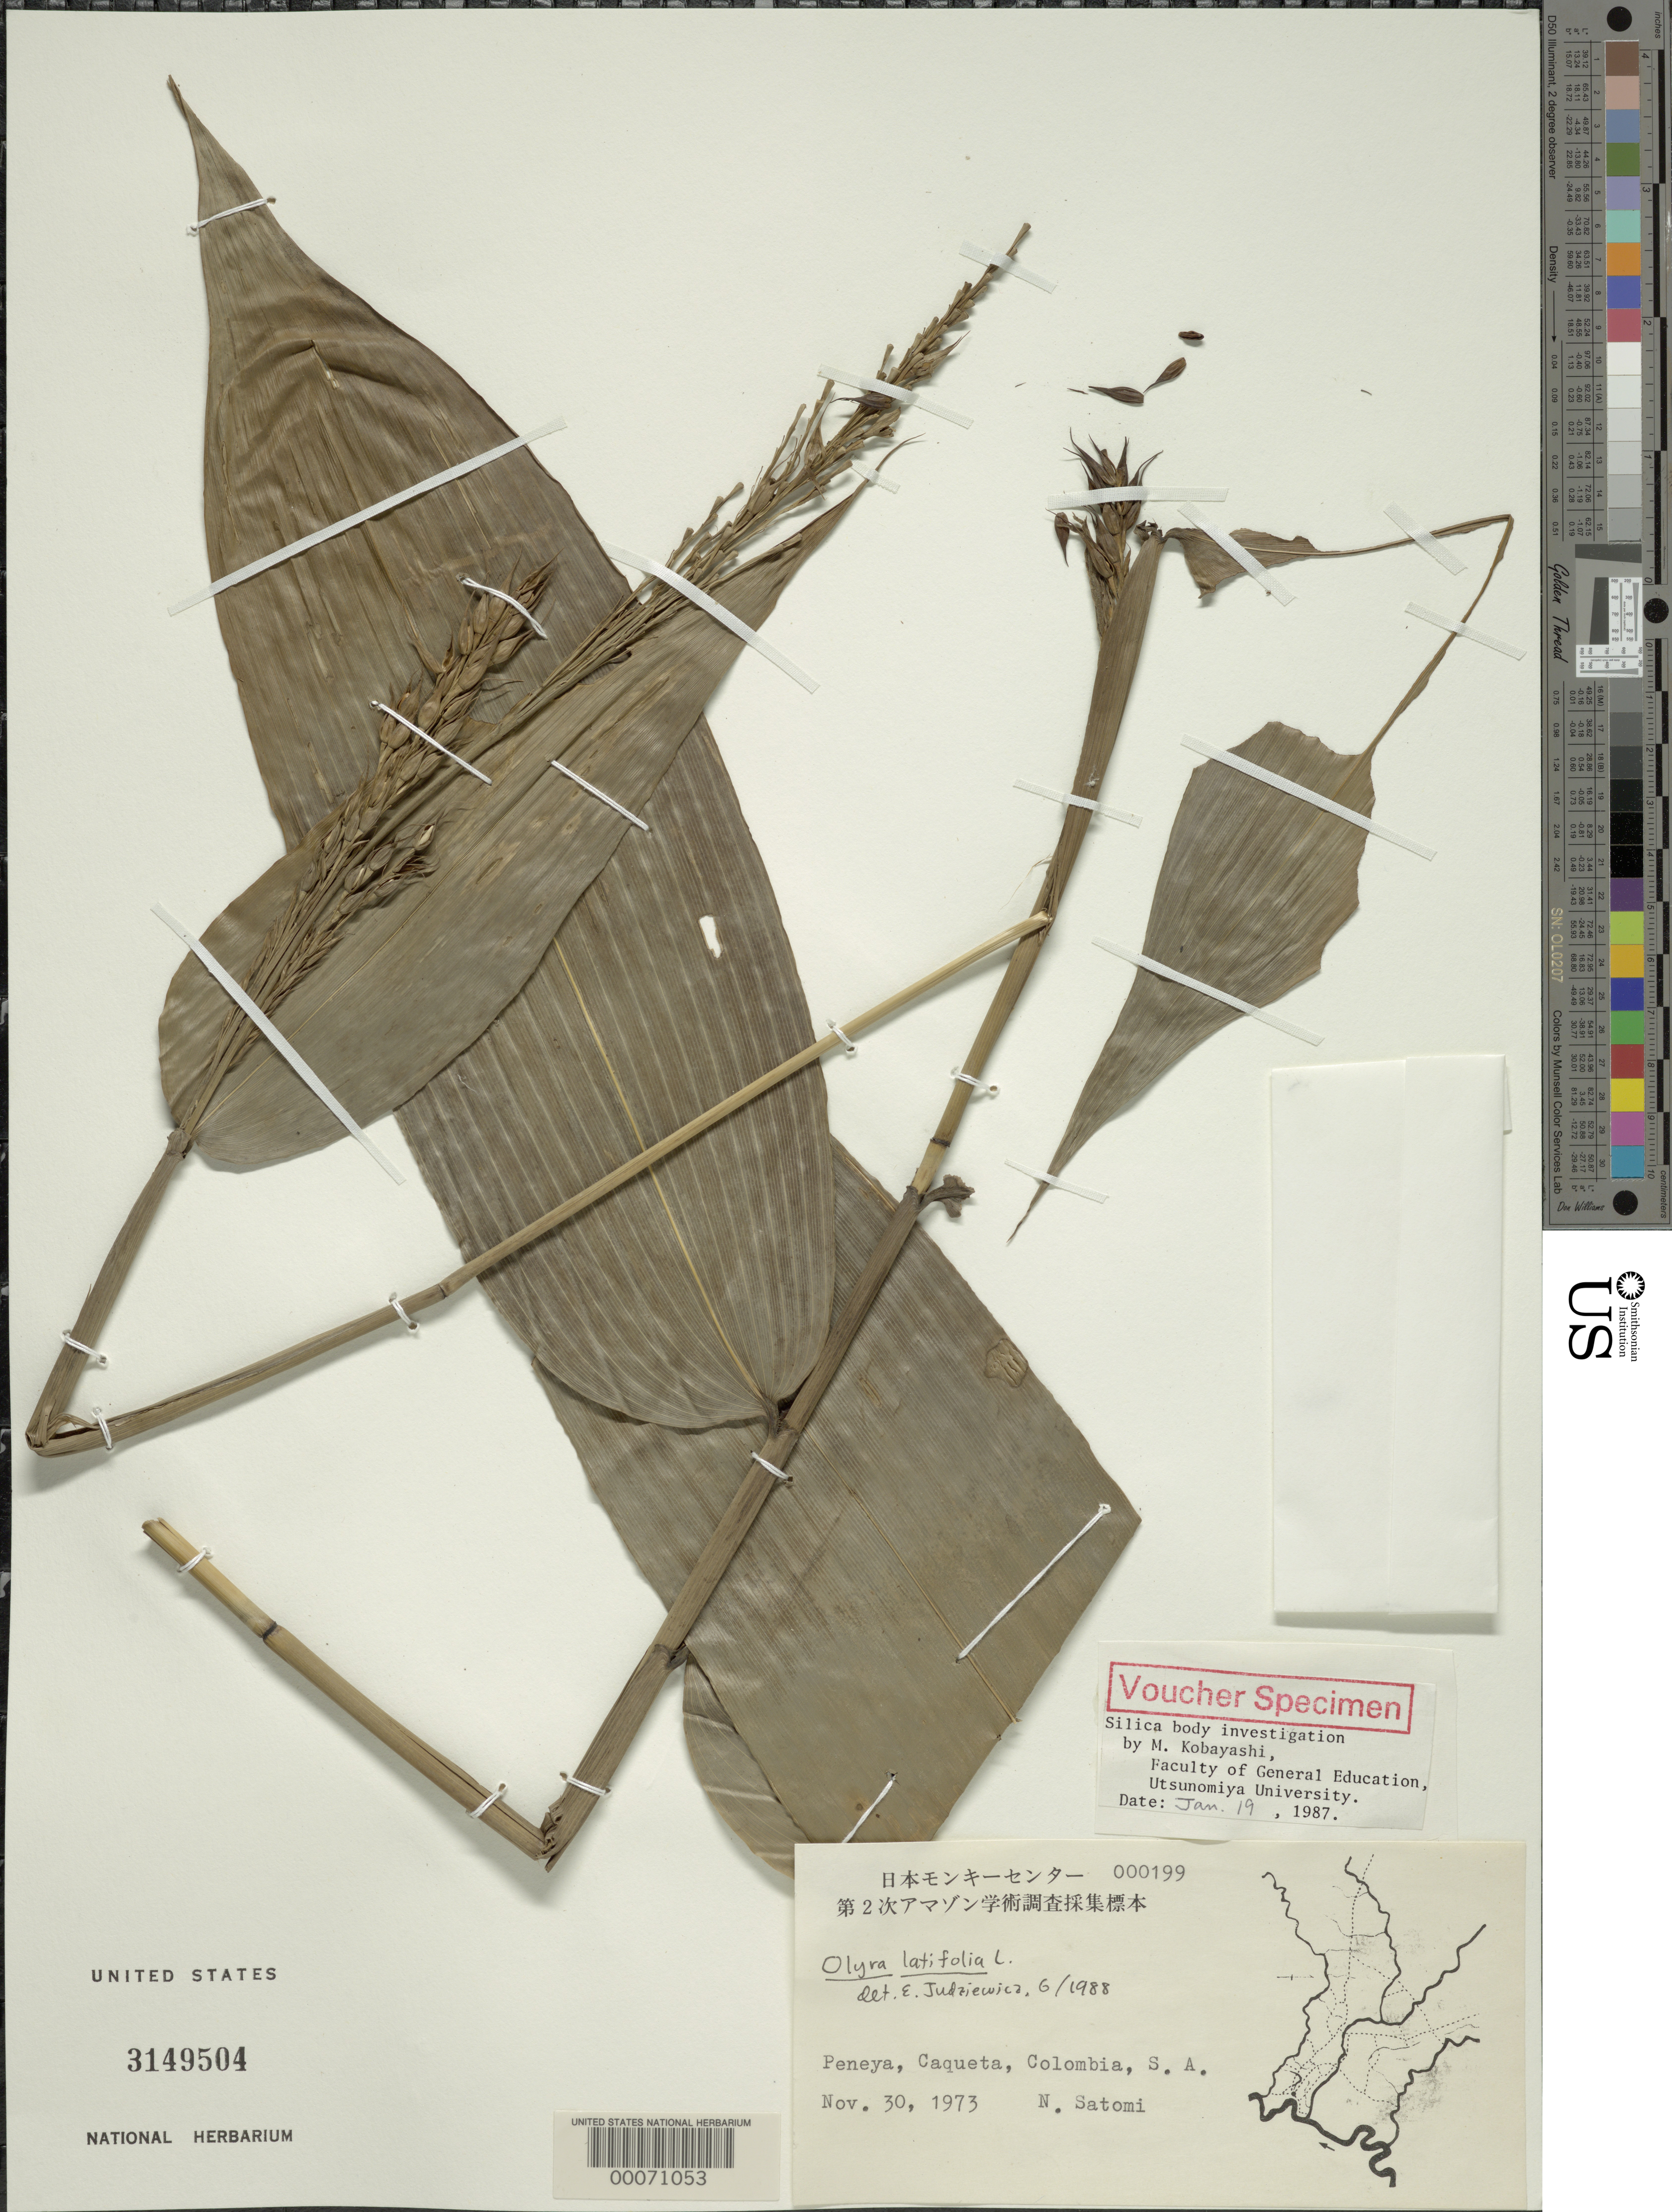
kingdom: Plantae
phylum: Tracheophyta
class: Liliopsida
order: Poales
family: Poaceae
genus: Olyra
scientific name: Olyra latifolia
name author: L.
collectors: N. Satomi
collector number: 199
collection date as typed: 30 Nov 1973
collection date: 1973-11-30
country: Colombia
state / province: Caquetá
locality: Peneya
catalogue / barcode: US 3149504